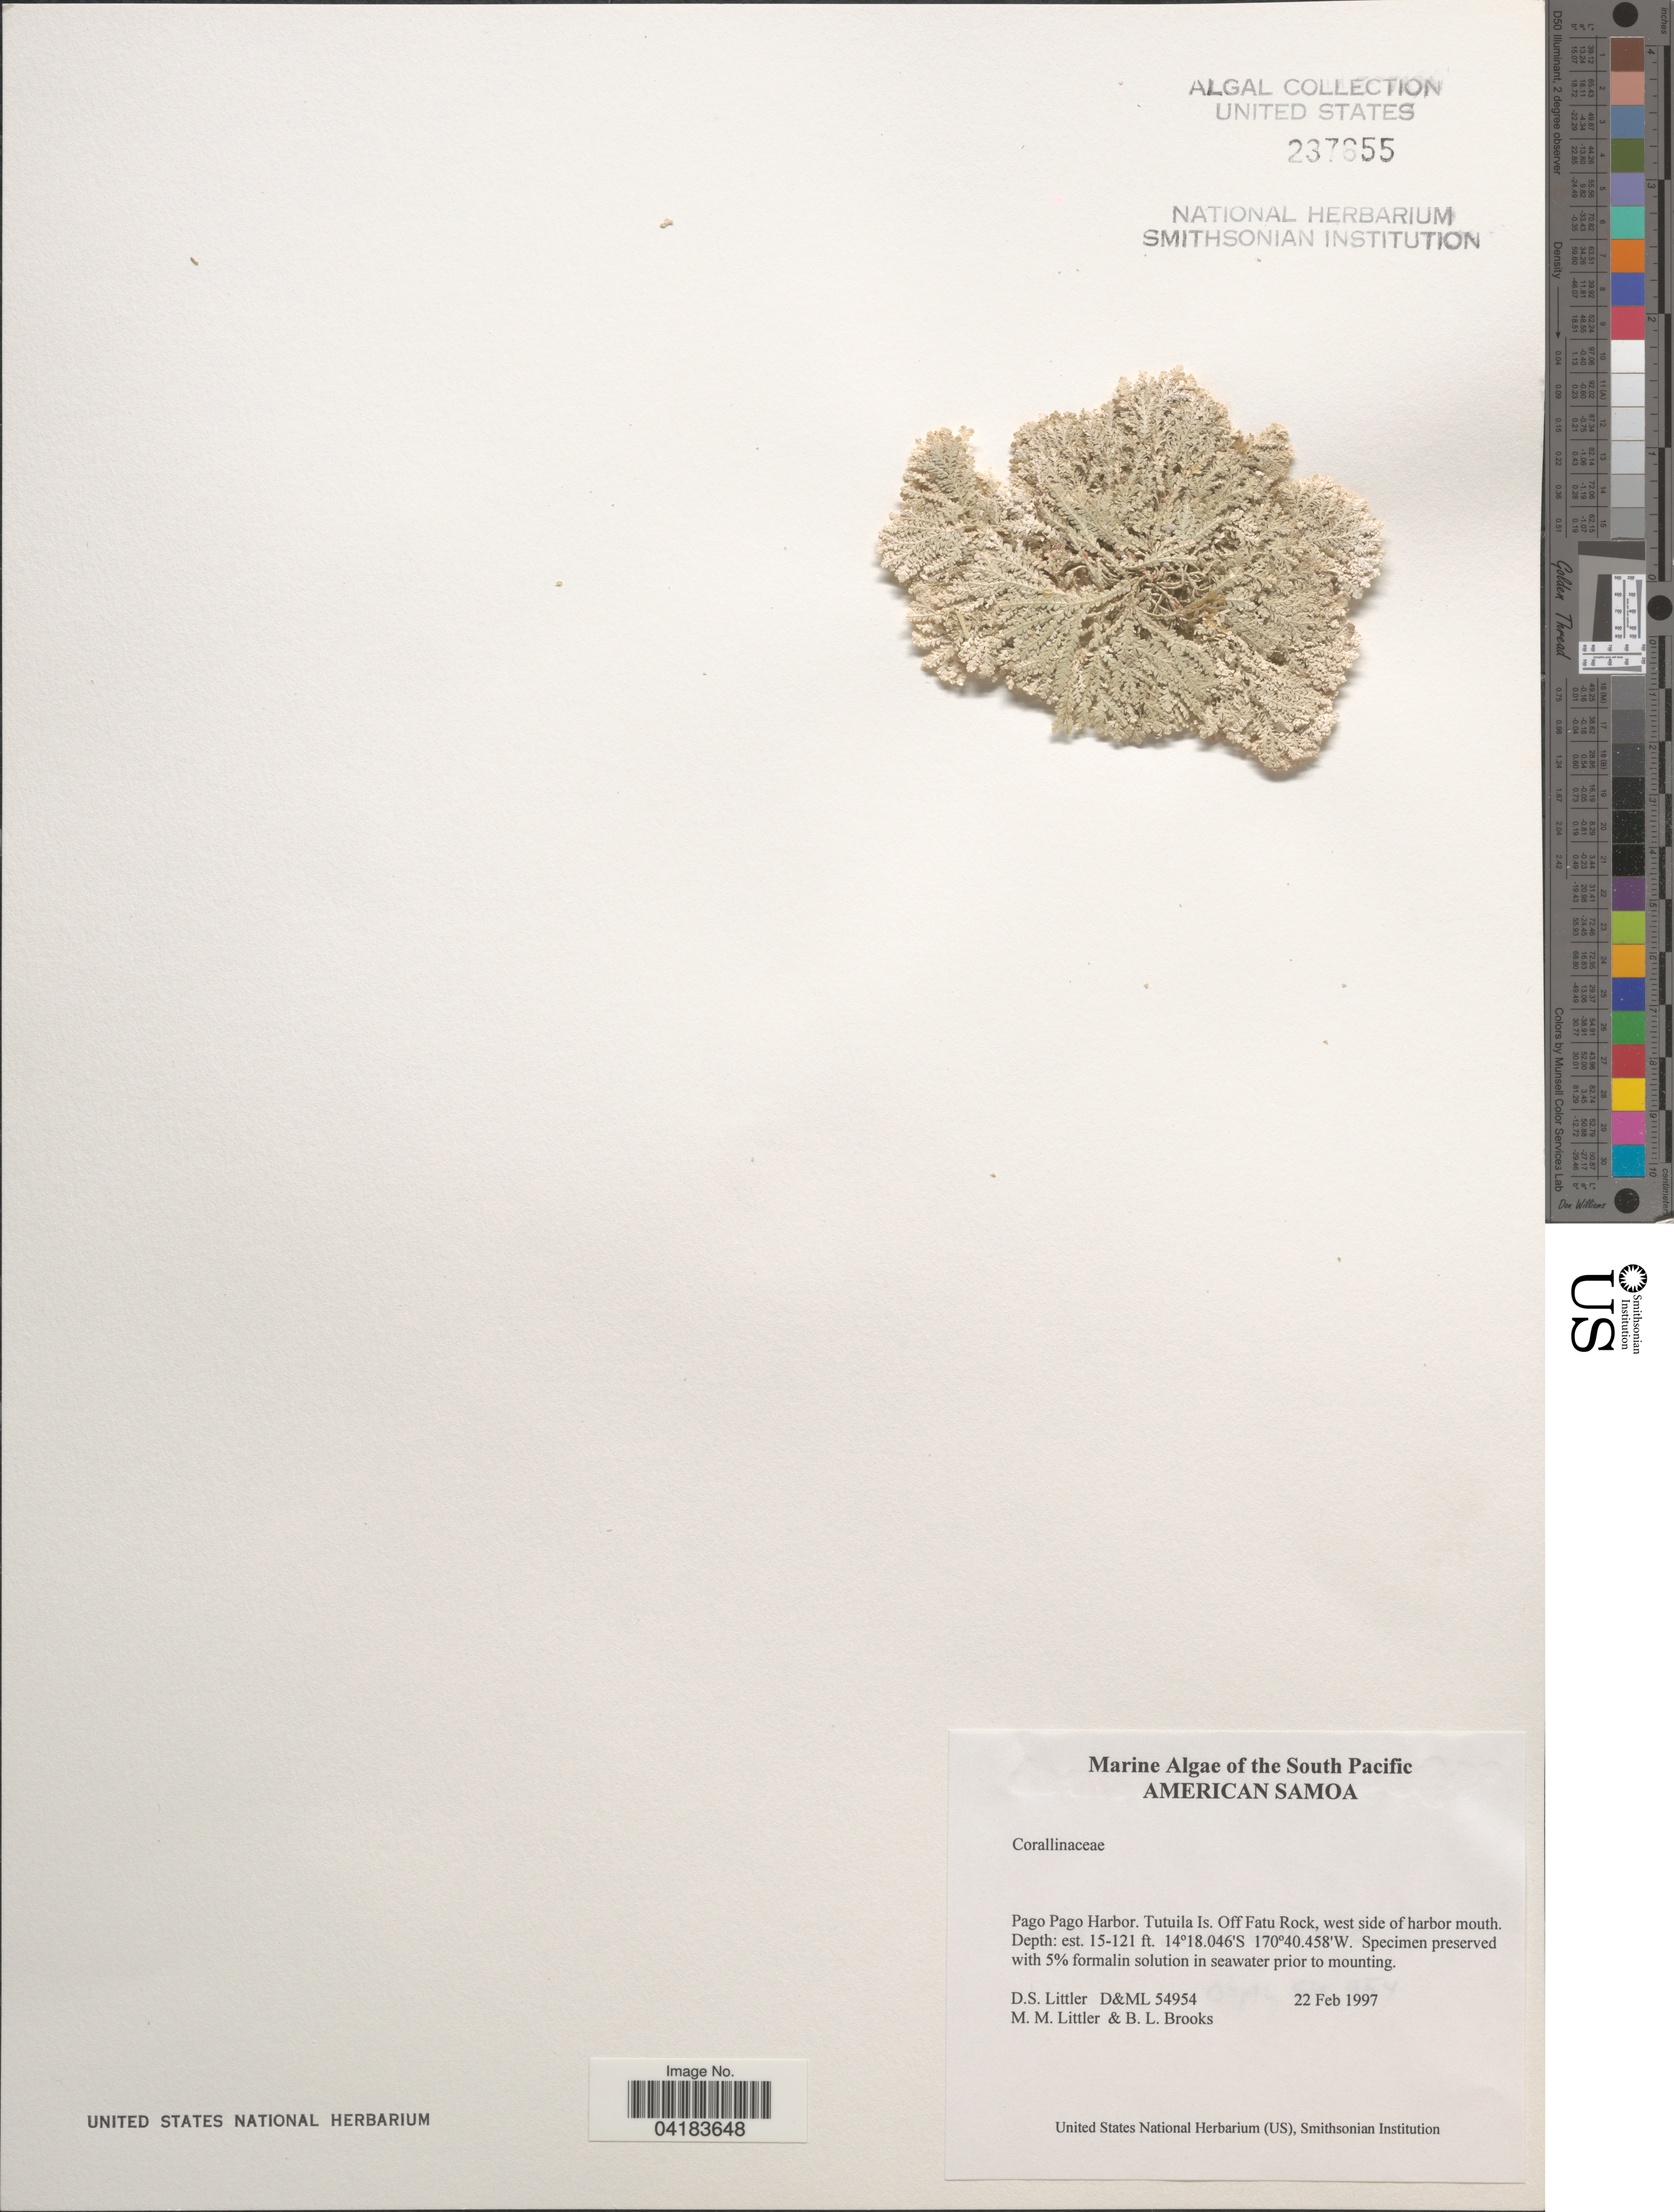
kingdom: Plantae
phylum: Rhodophyta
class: Florideophyceae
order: Corallinales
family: Corallinaceae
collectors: D. S. Littler & B. Brooks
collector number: D&ML54954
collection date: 1997-02-22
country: American Samoa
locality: The South Pacific American Samoa. Pago Pago Harbor. Tutuila Is. Off Fatu Rock, west side of harbor mouth.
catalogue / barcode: US 237655